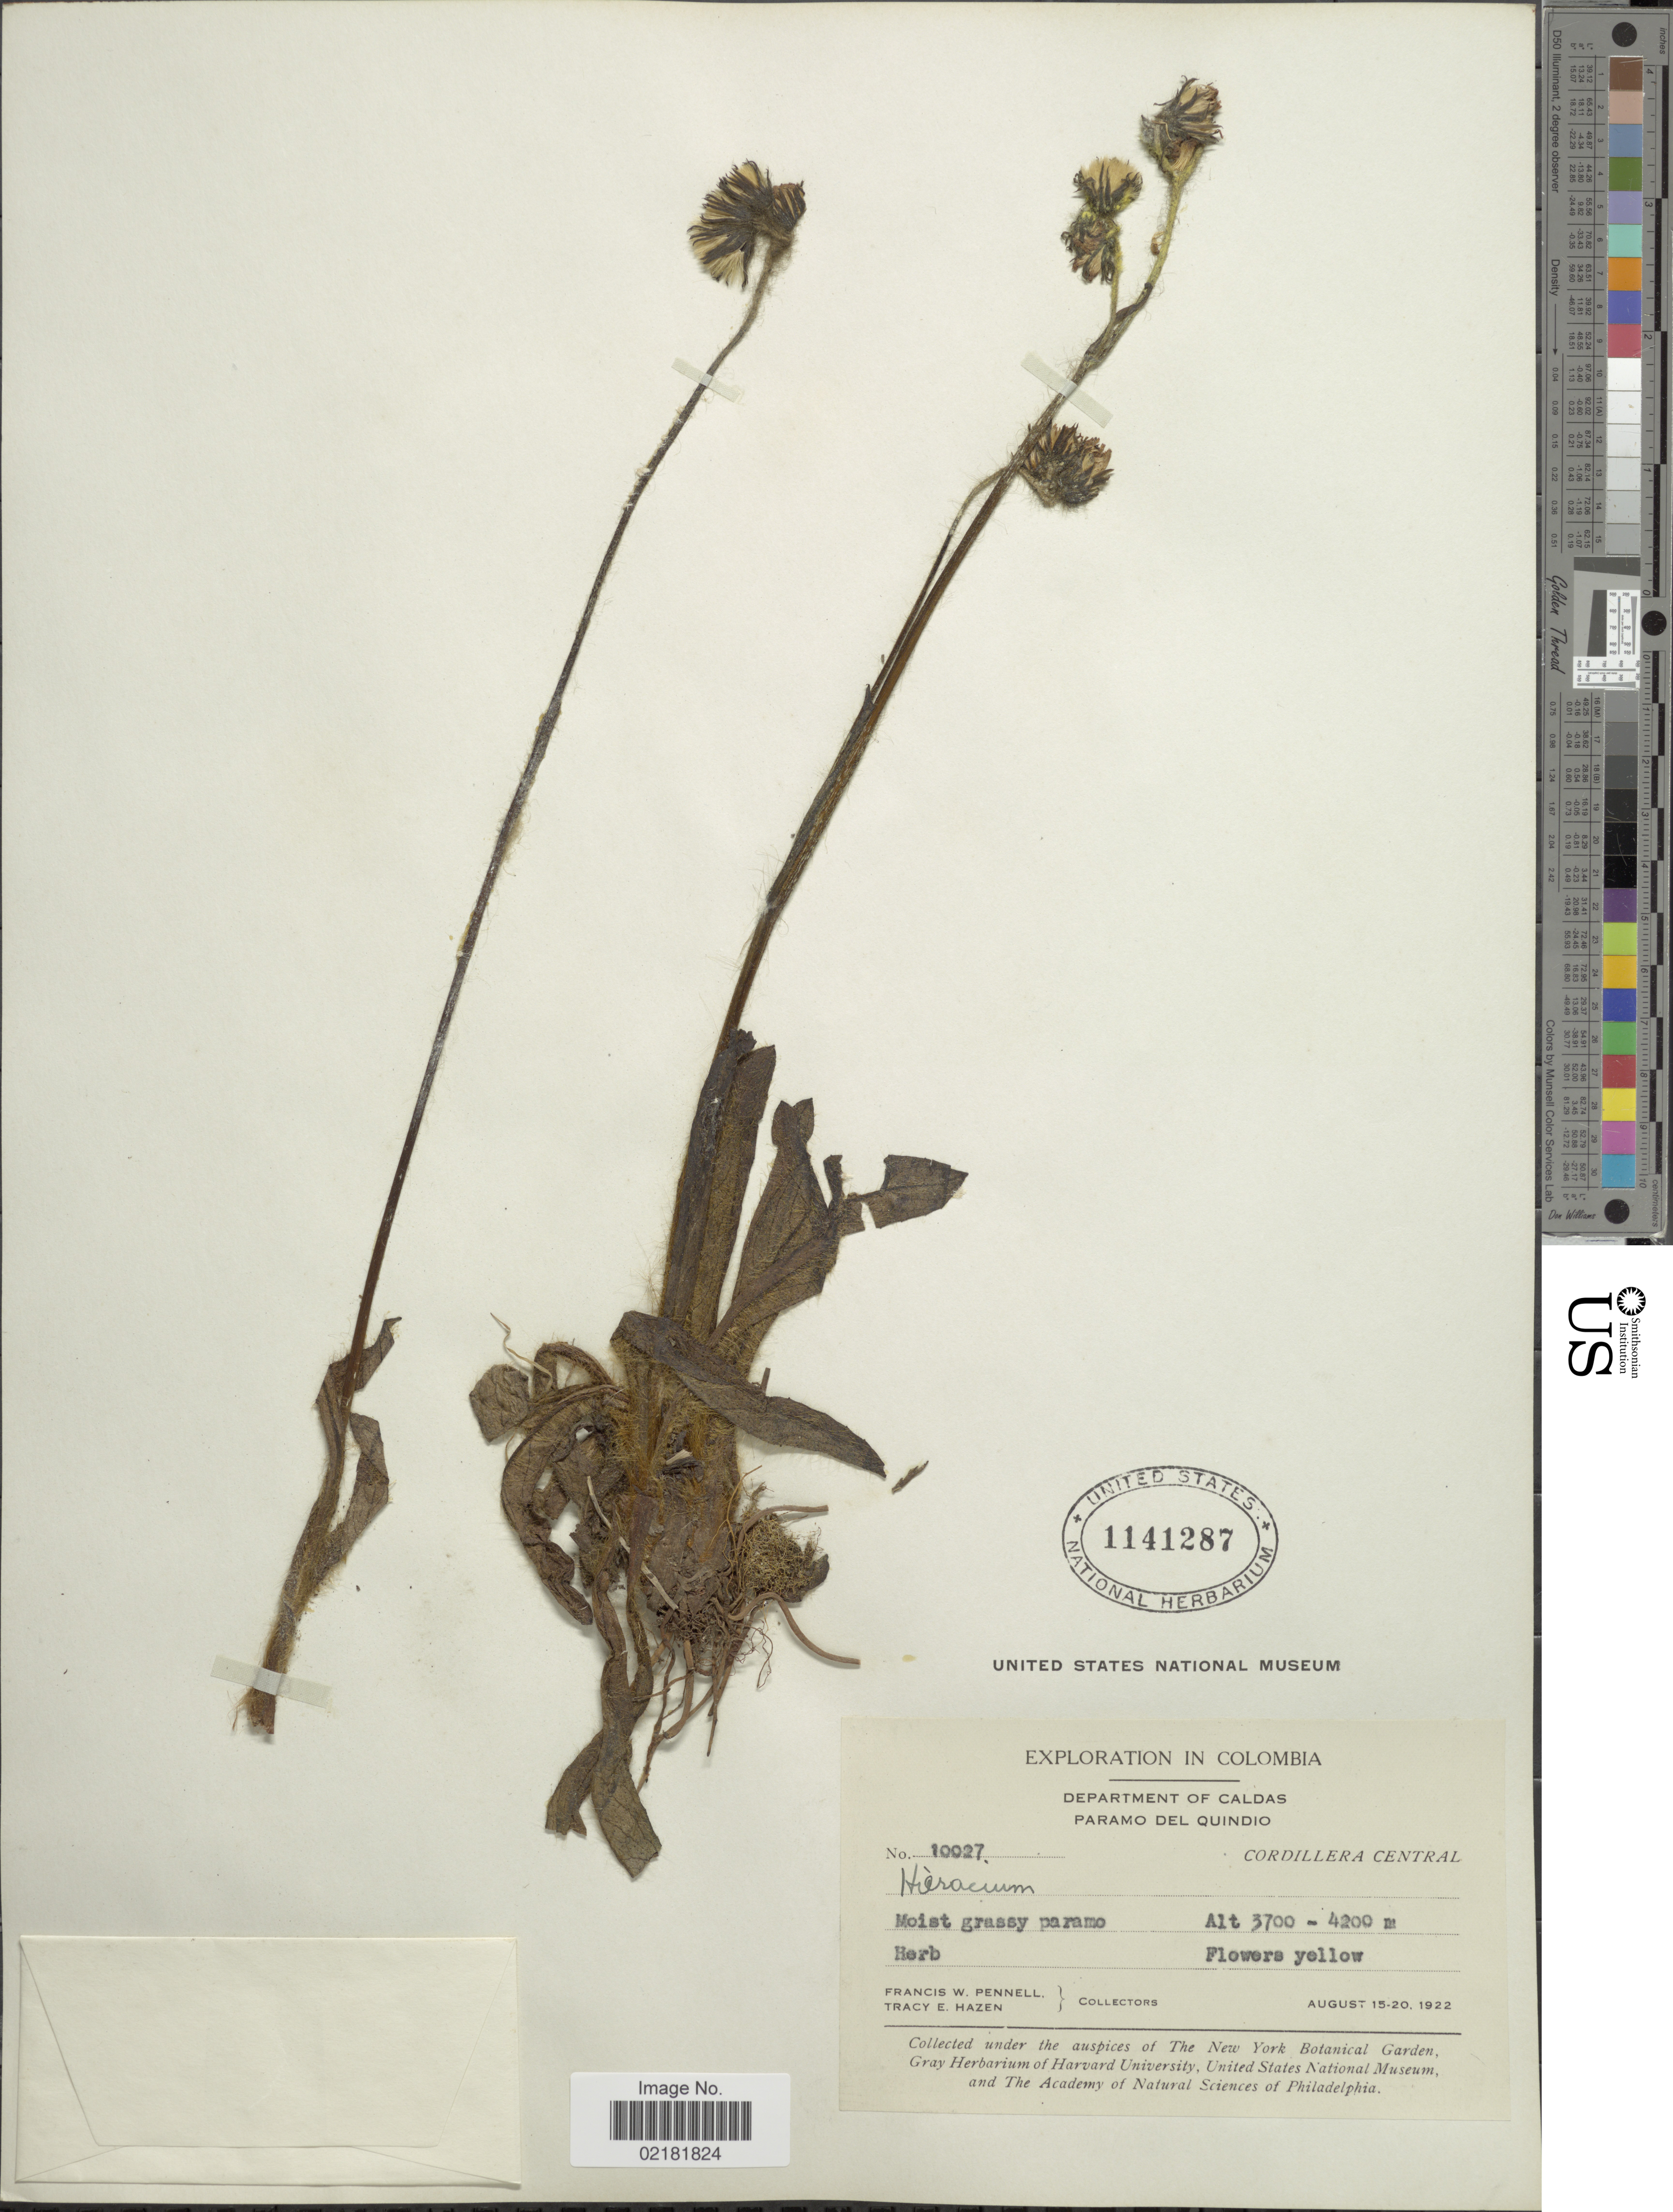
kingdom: Plantae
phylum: Tracheophyta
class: Magnoliopsida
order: Asterales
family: Asteraceae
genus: Hieracium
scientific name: Hieracium repandulare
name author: Druce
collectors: F. W. Pennell & T. E. Hazen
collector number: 10027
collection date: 1922-08-15/1922-08-20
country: Colombia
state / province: Caldas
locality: Paramo del Quindio, Cordillera Central.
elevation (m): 3700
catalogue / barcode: US 1141287